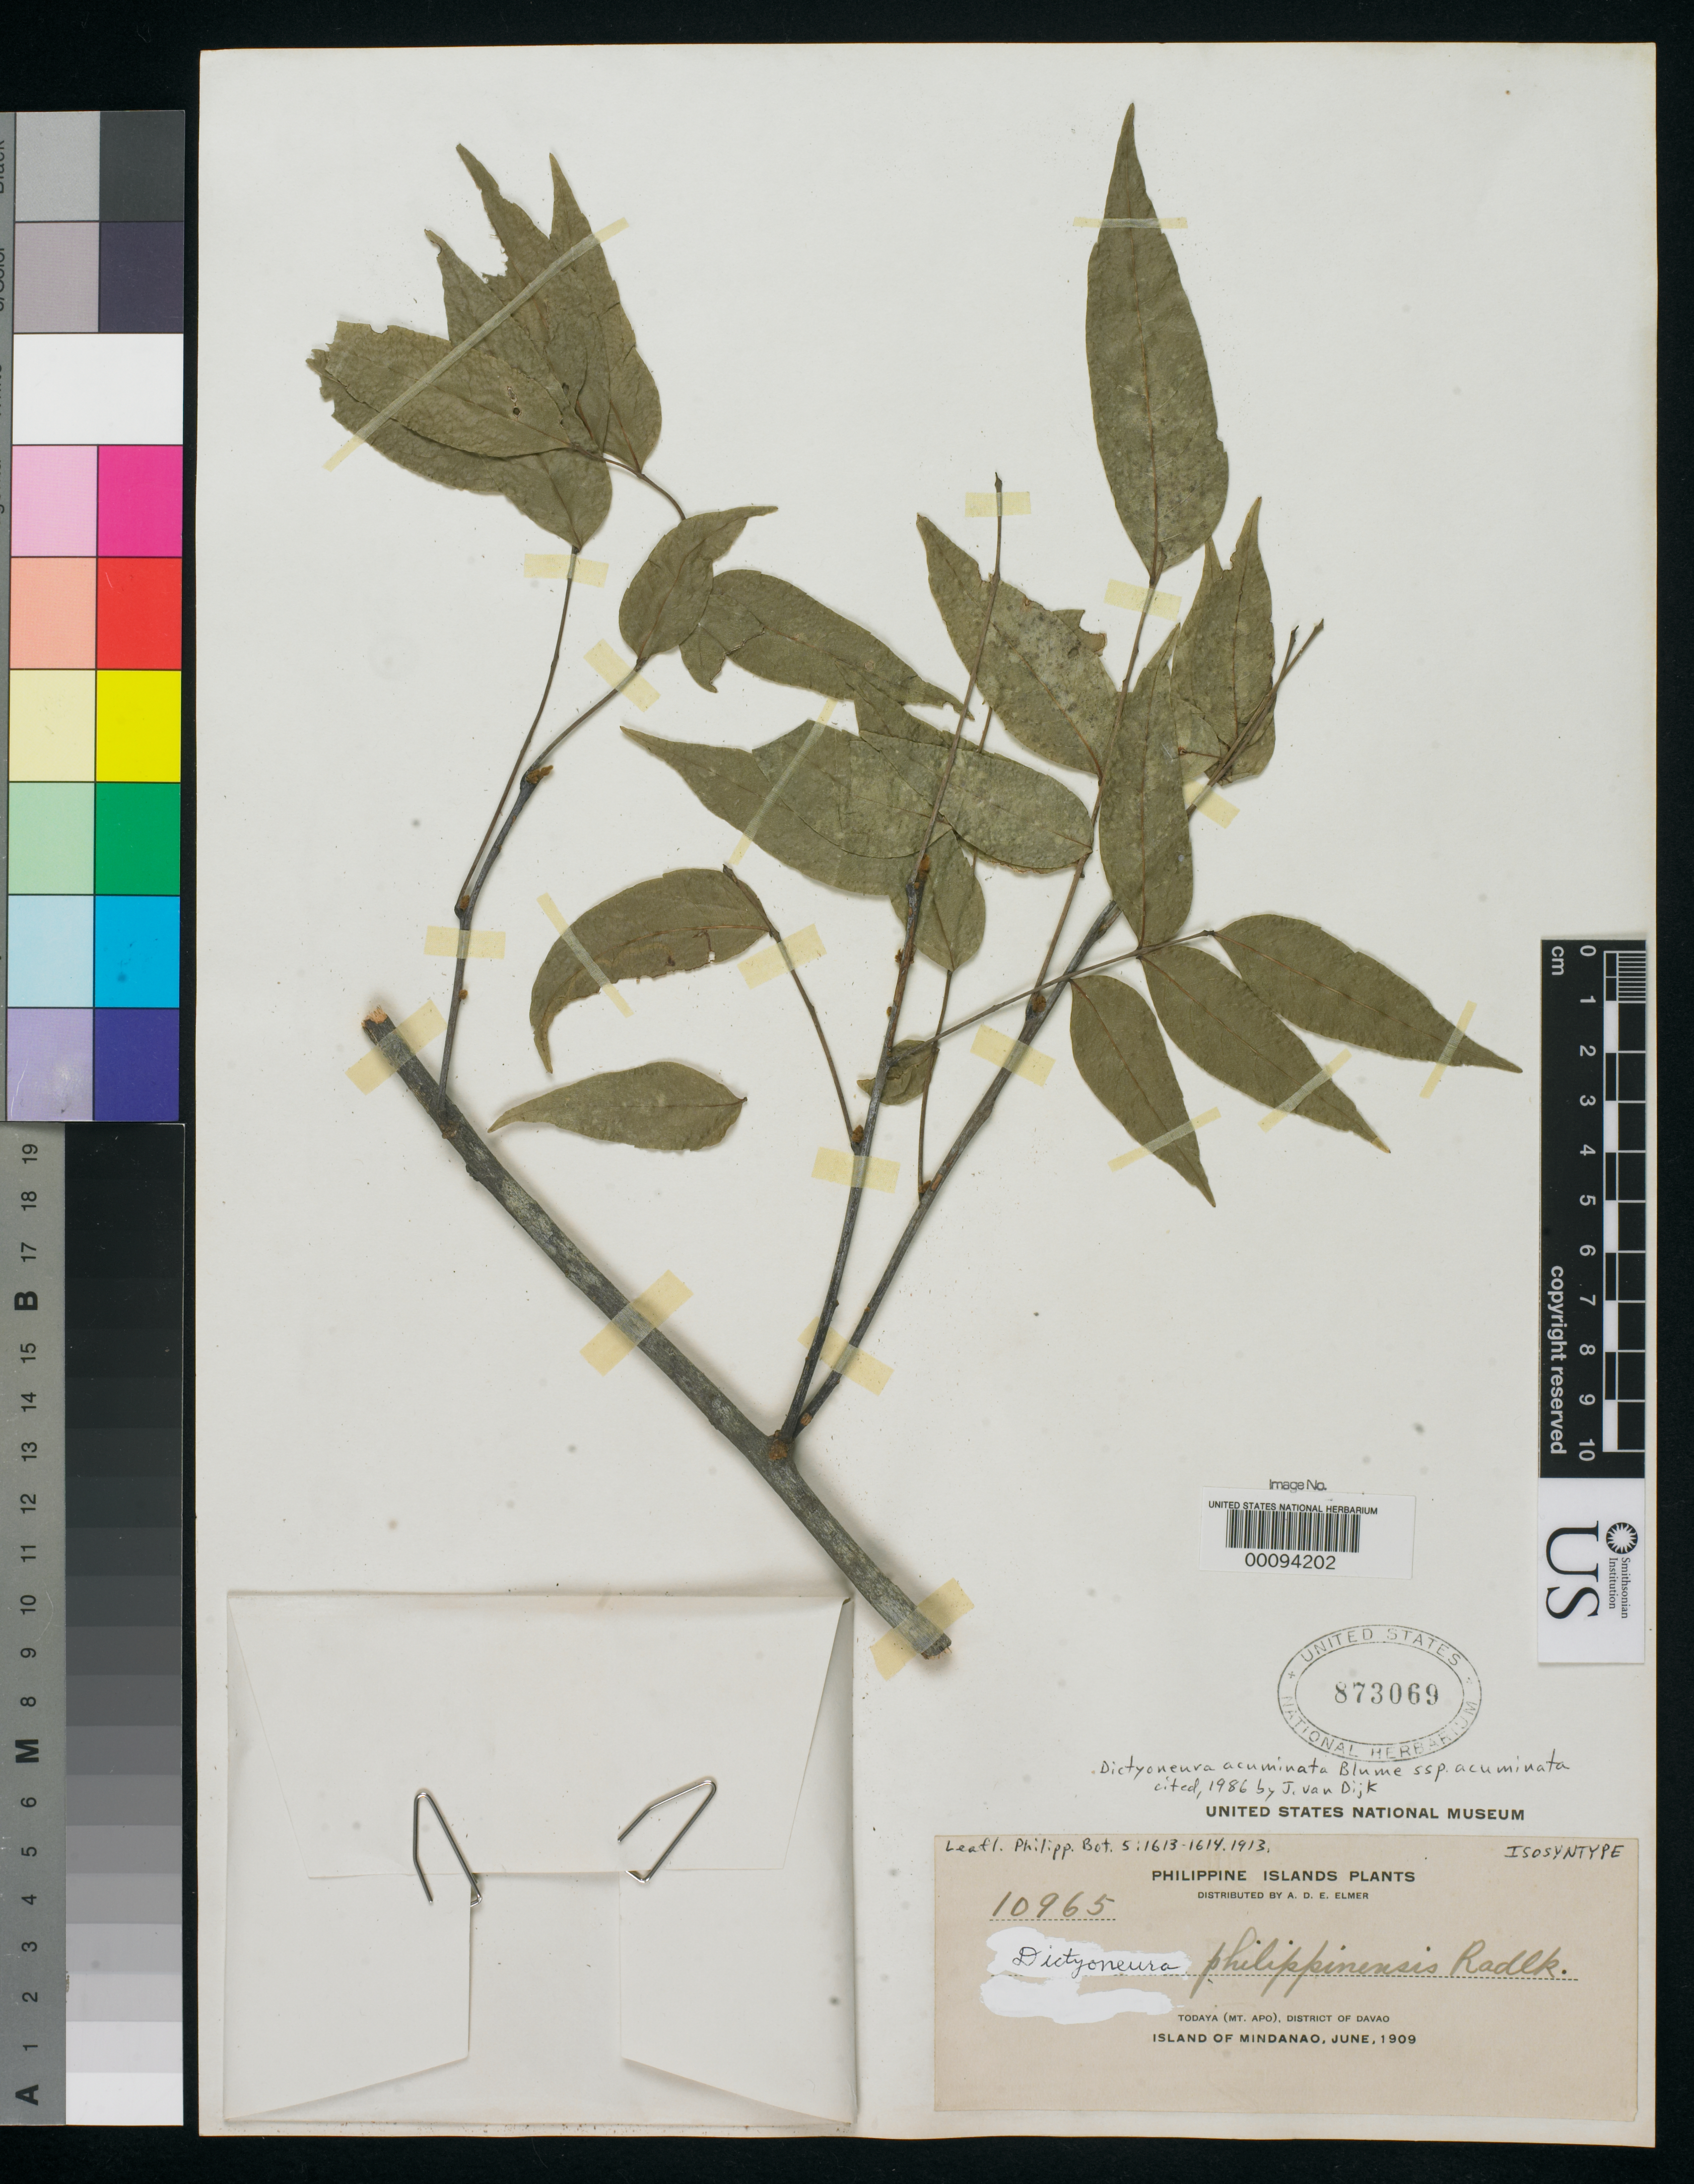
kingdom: Plantae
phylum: Tracheophyta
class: Magnoliopsida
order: Sapindales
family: Sapindaceae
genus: Dictyoneura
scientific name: Dictyoneura philippinensis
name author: Radlk. in Elmer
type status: Isosyntype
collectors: A. D. E. Elmer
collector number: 10965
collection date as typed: Jun 1909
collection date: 1909-06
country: Philippines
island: Mindanao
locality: Todaya (Mt. Apo), District of Davao, Island of Mindanao.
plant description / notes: Cited by J. van Dijk in Adema et al. 1994, Fl. Malesiana 11(3): 508.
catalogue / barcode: US 873069